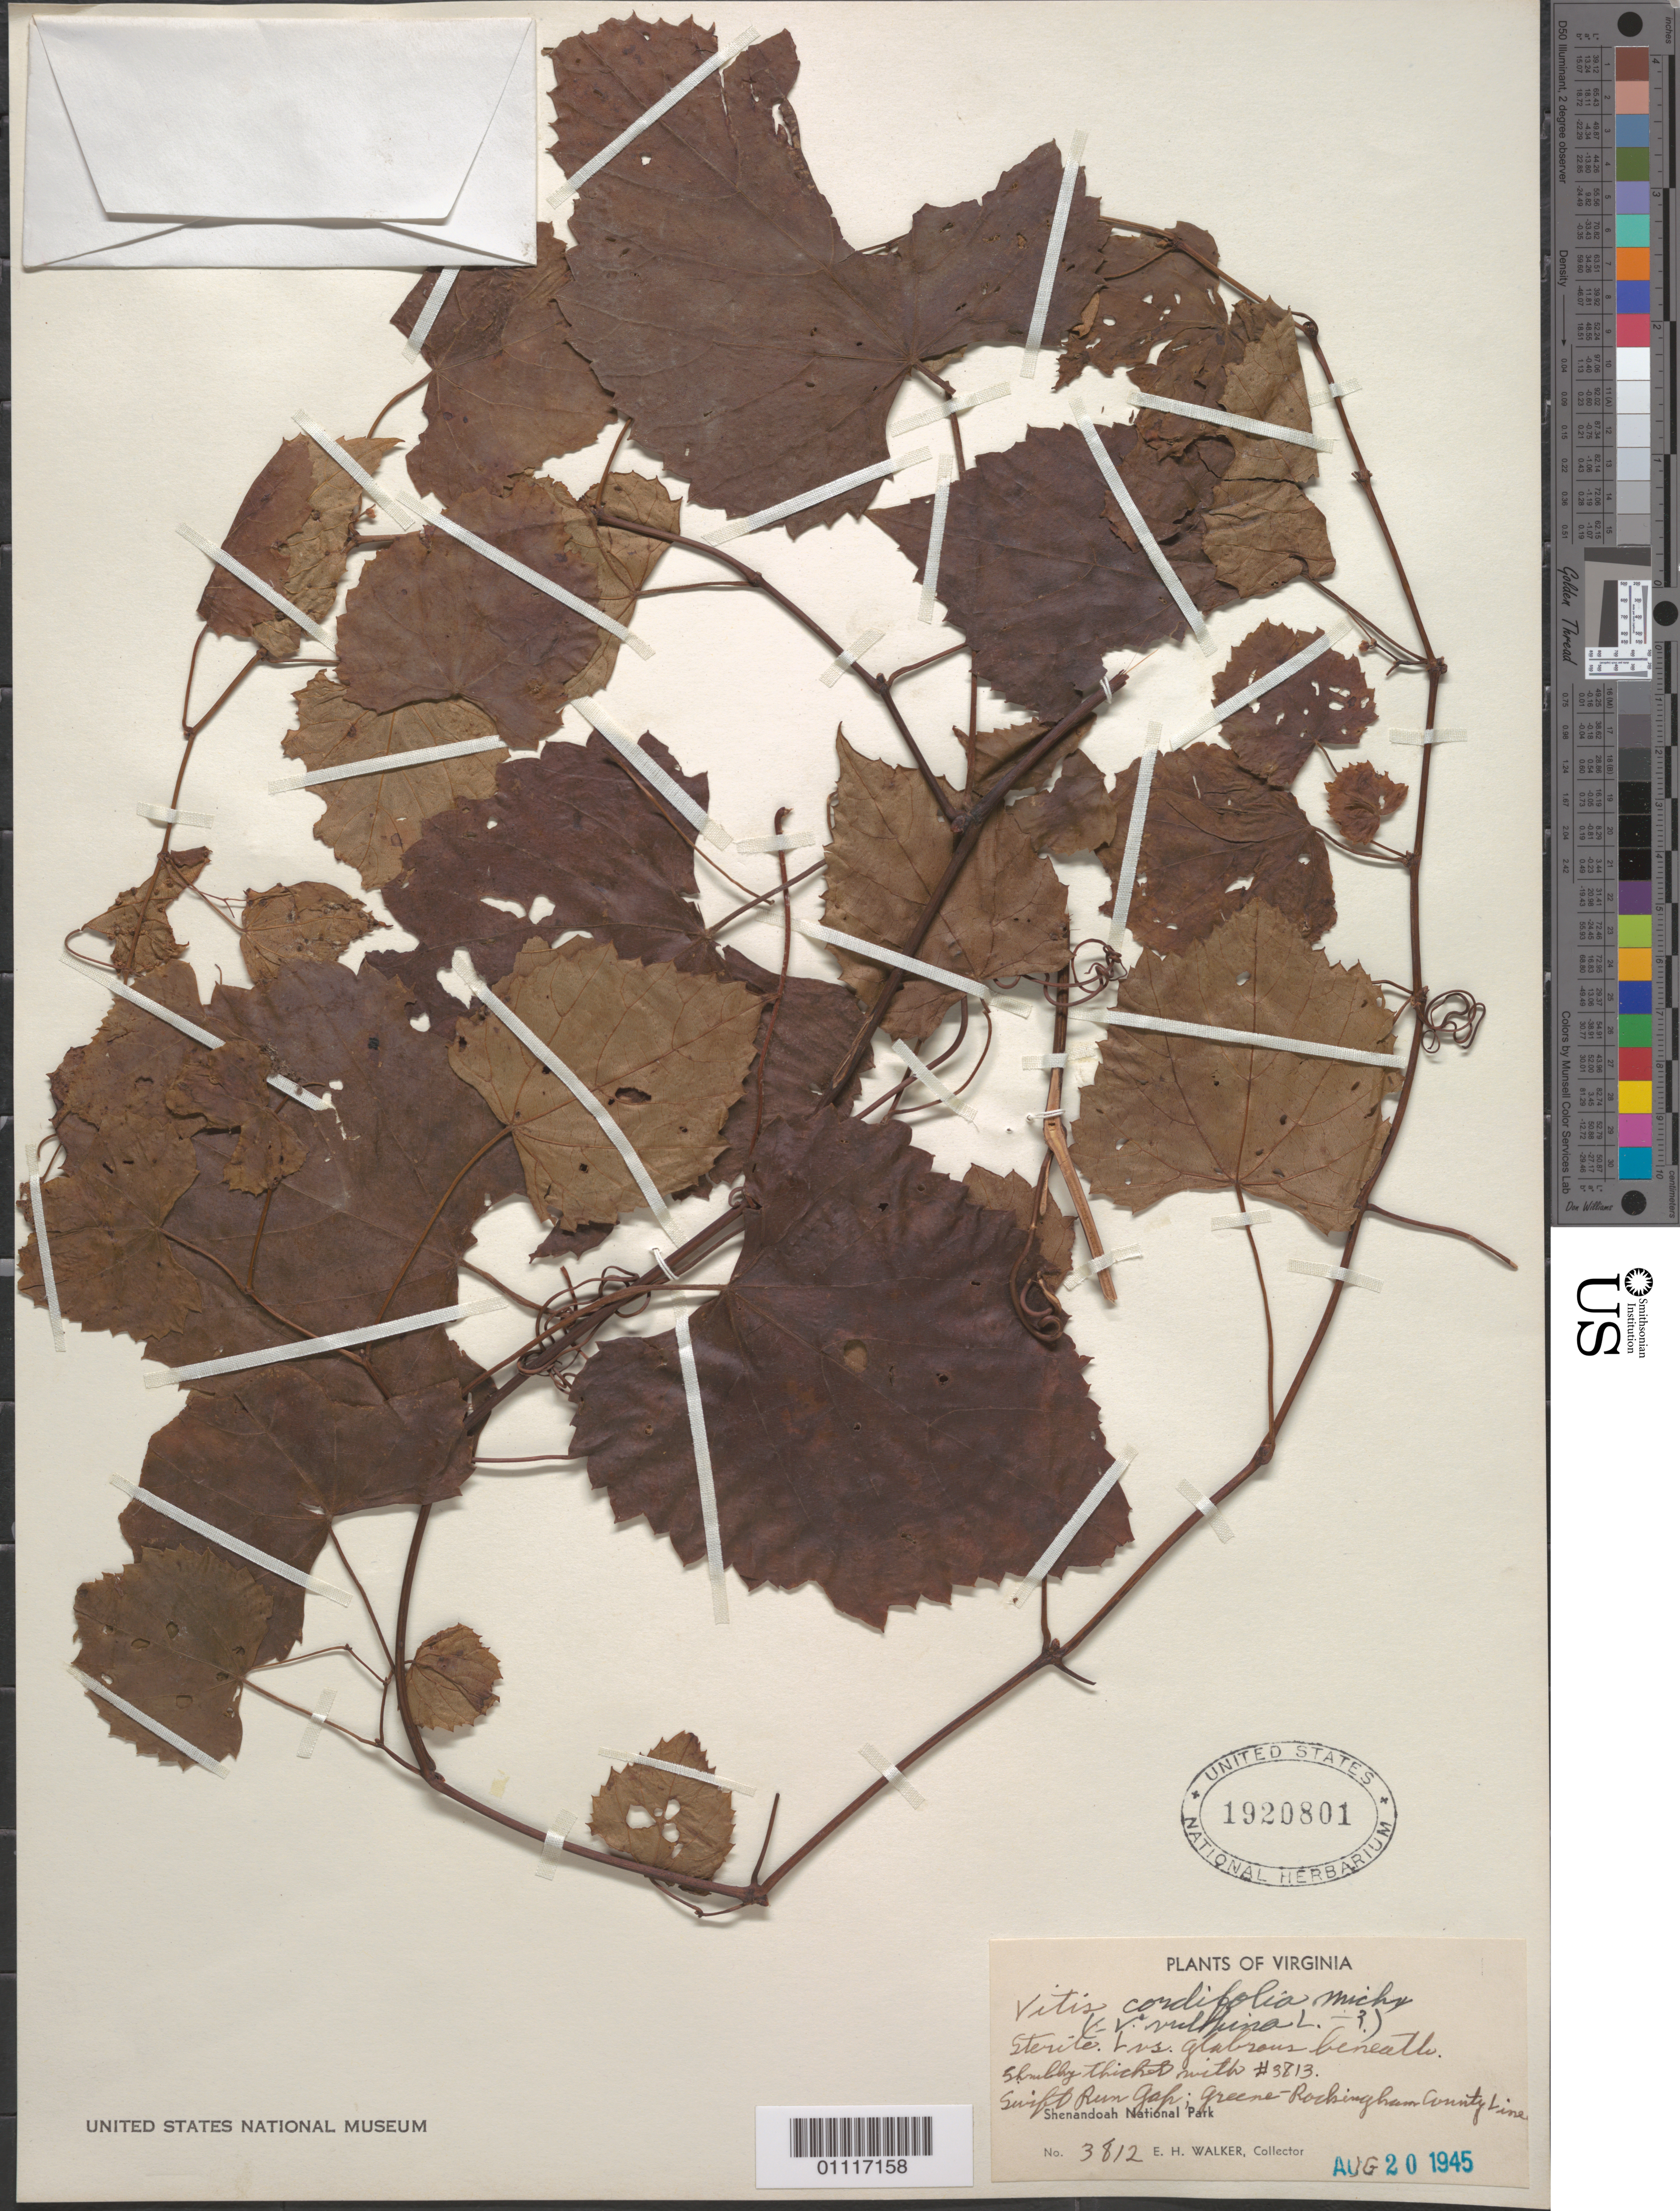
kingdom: Plantae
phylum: Tracheophyta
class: Magnoliopsida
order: Vitales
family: Vitaceae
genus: Vitis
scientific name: Vitis cordifolia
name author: Michx.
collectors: E. H. Walker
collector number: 3812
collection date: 1945-08-20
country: United States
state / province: Virginia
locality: Shenandoah National Park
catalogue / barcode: US 1920801